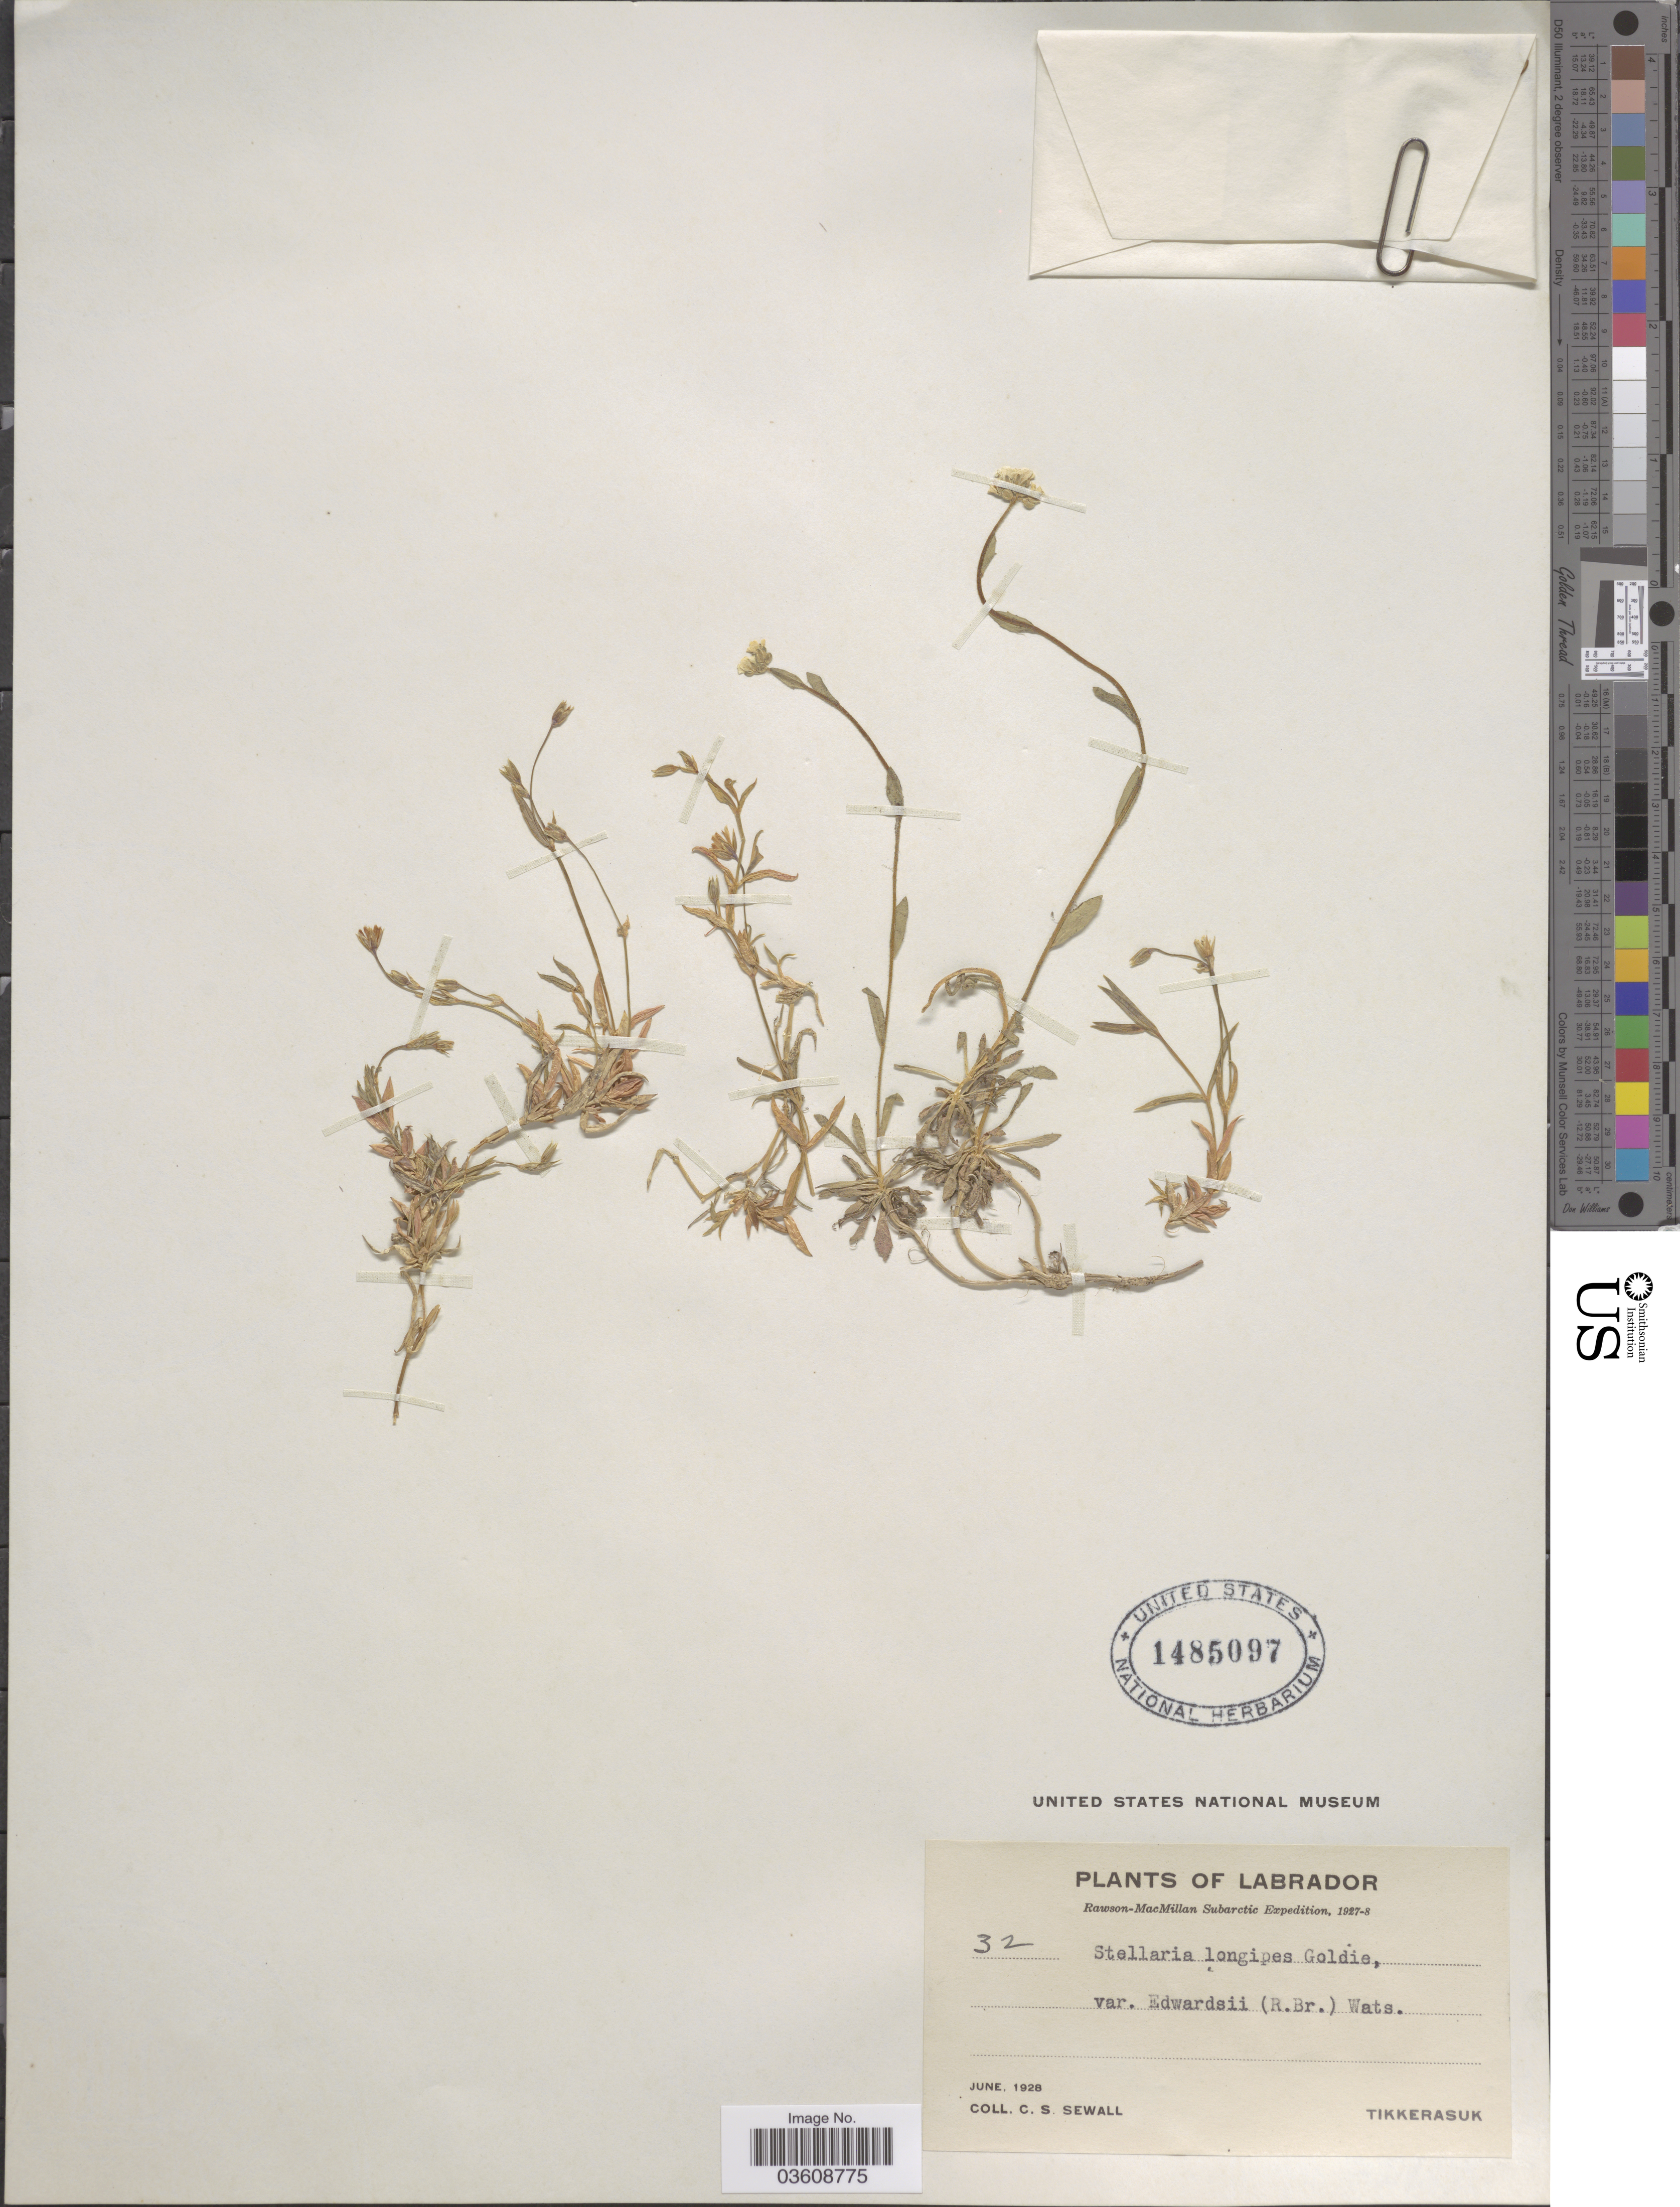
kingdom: Plantae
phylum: Tracheophyta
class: Magnoliopsida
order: Caryophyllales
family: Caryophyllaceae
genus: Stellaria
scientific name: Stellaria longipes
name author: Goldie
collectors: C. Sewall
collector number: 32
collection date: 1928-06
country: Canada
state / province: Newfoundland and Labrador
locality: Labrador. Tikkerasuk.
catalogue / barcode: US 1485097